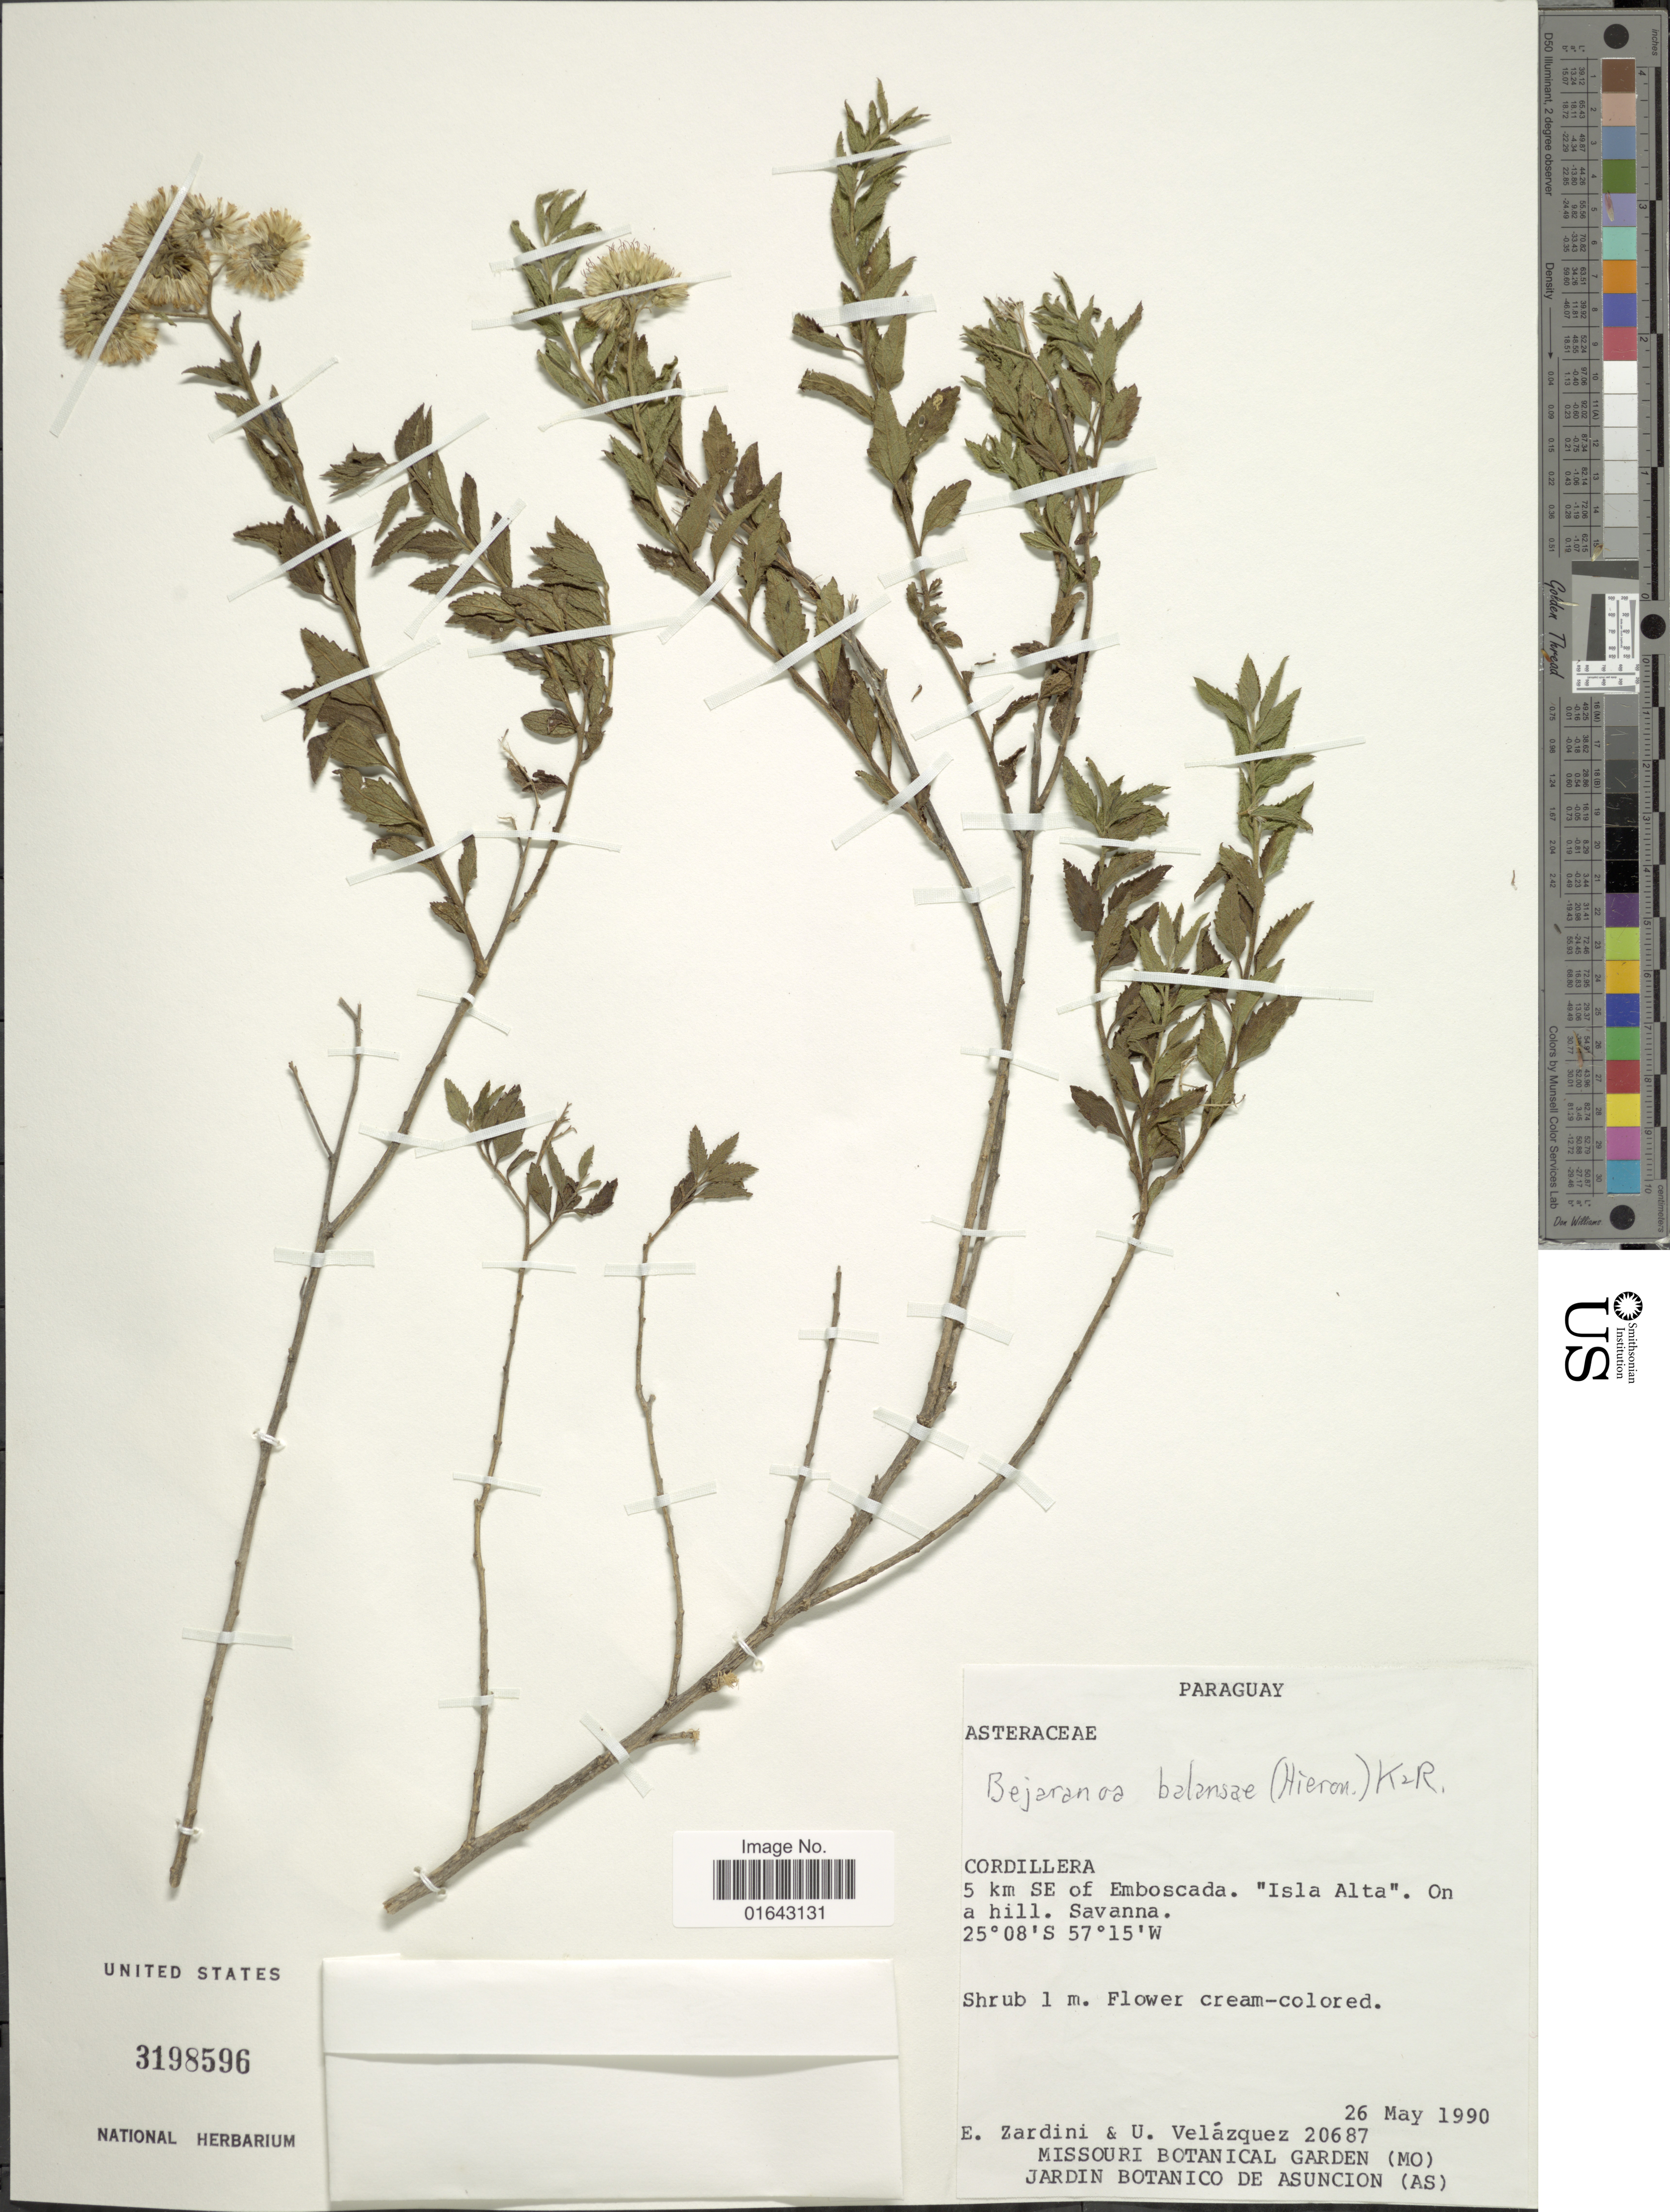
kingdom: Plantae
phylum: Tracheophyta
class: Magnoliopsida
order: Asterales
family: Asteraceae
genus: Bejaranoa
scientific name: Bejaranoa balansae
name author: (Hieron.) R.M. King & H. Rob.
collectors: E. M. Zardini & U. Velázquez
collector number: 20687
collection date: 1990-05-26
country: Paraguay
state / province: Cordillera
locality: Cordillera. 5 km SE of Emboscada. "Isla Alta"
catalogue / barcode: US 3198596